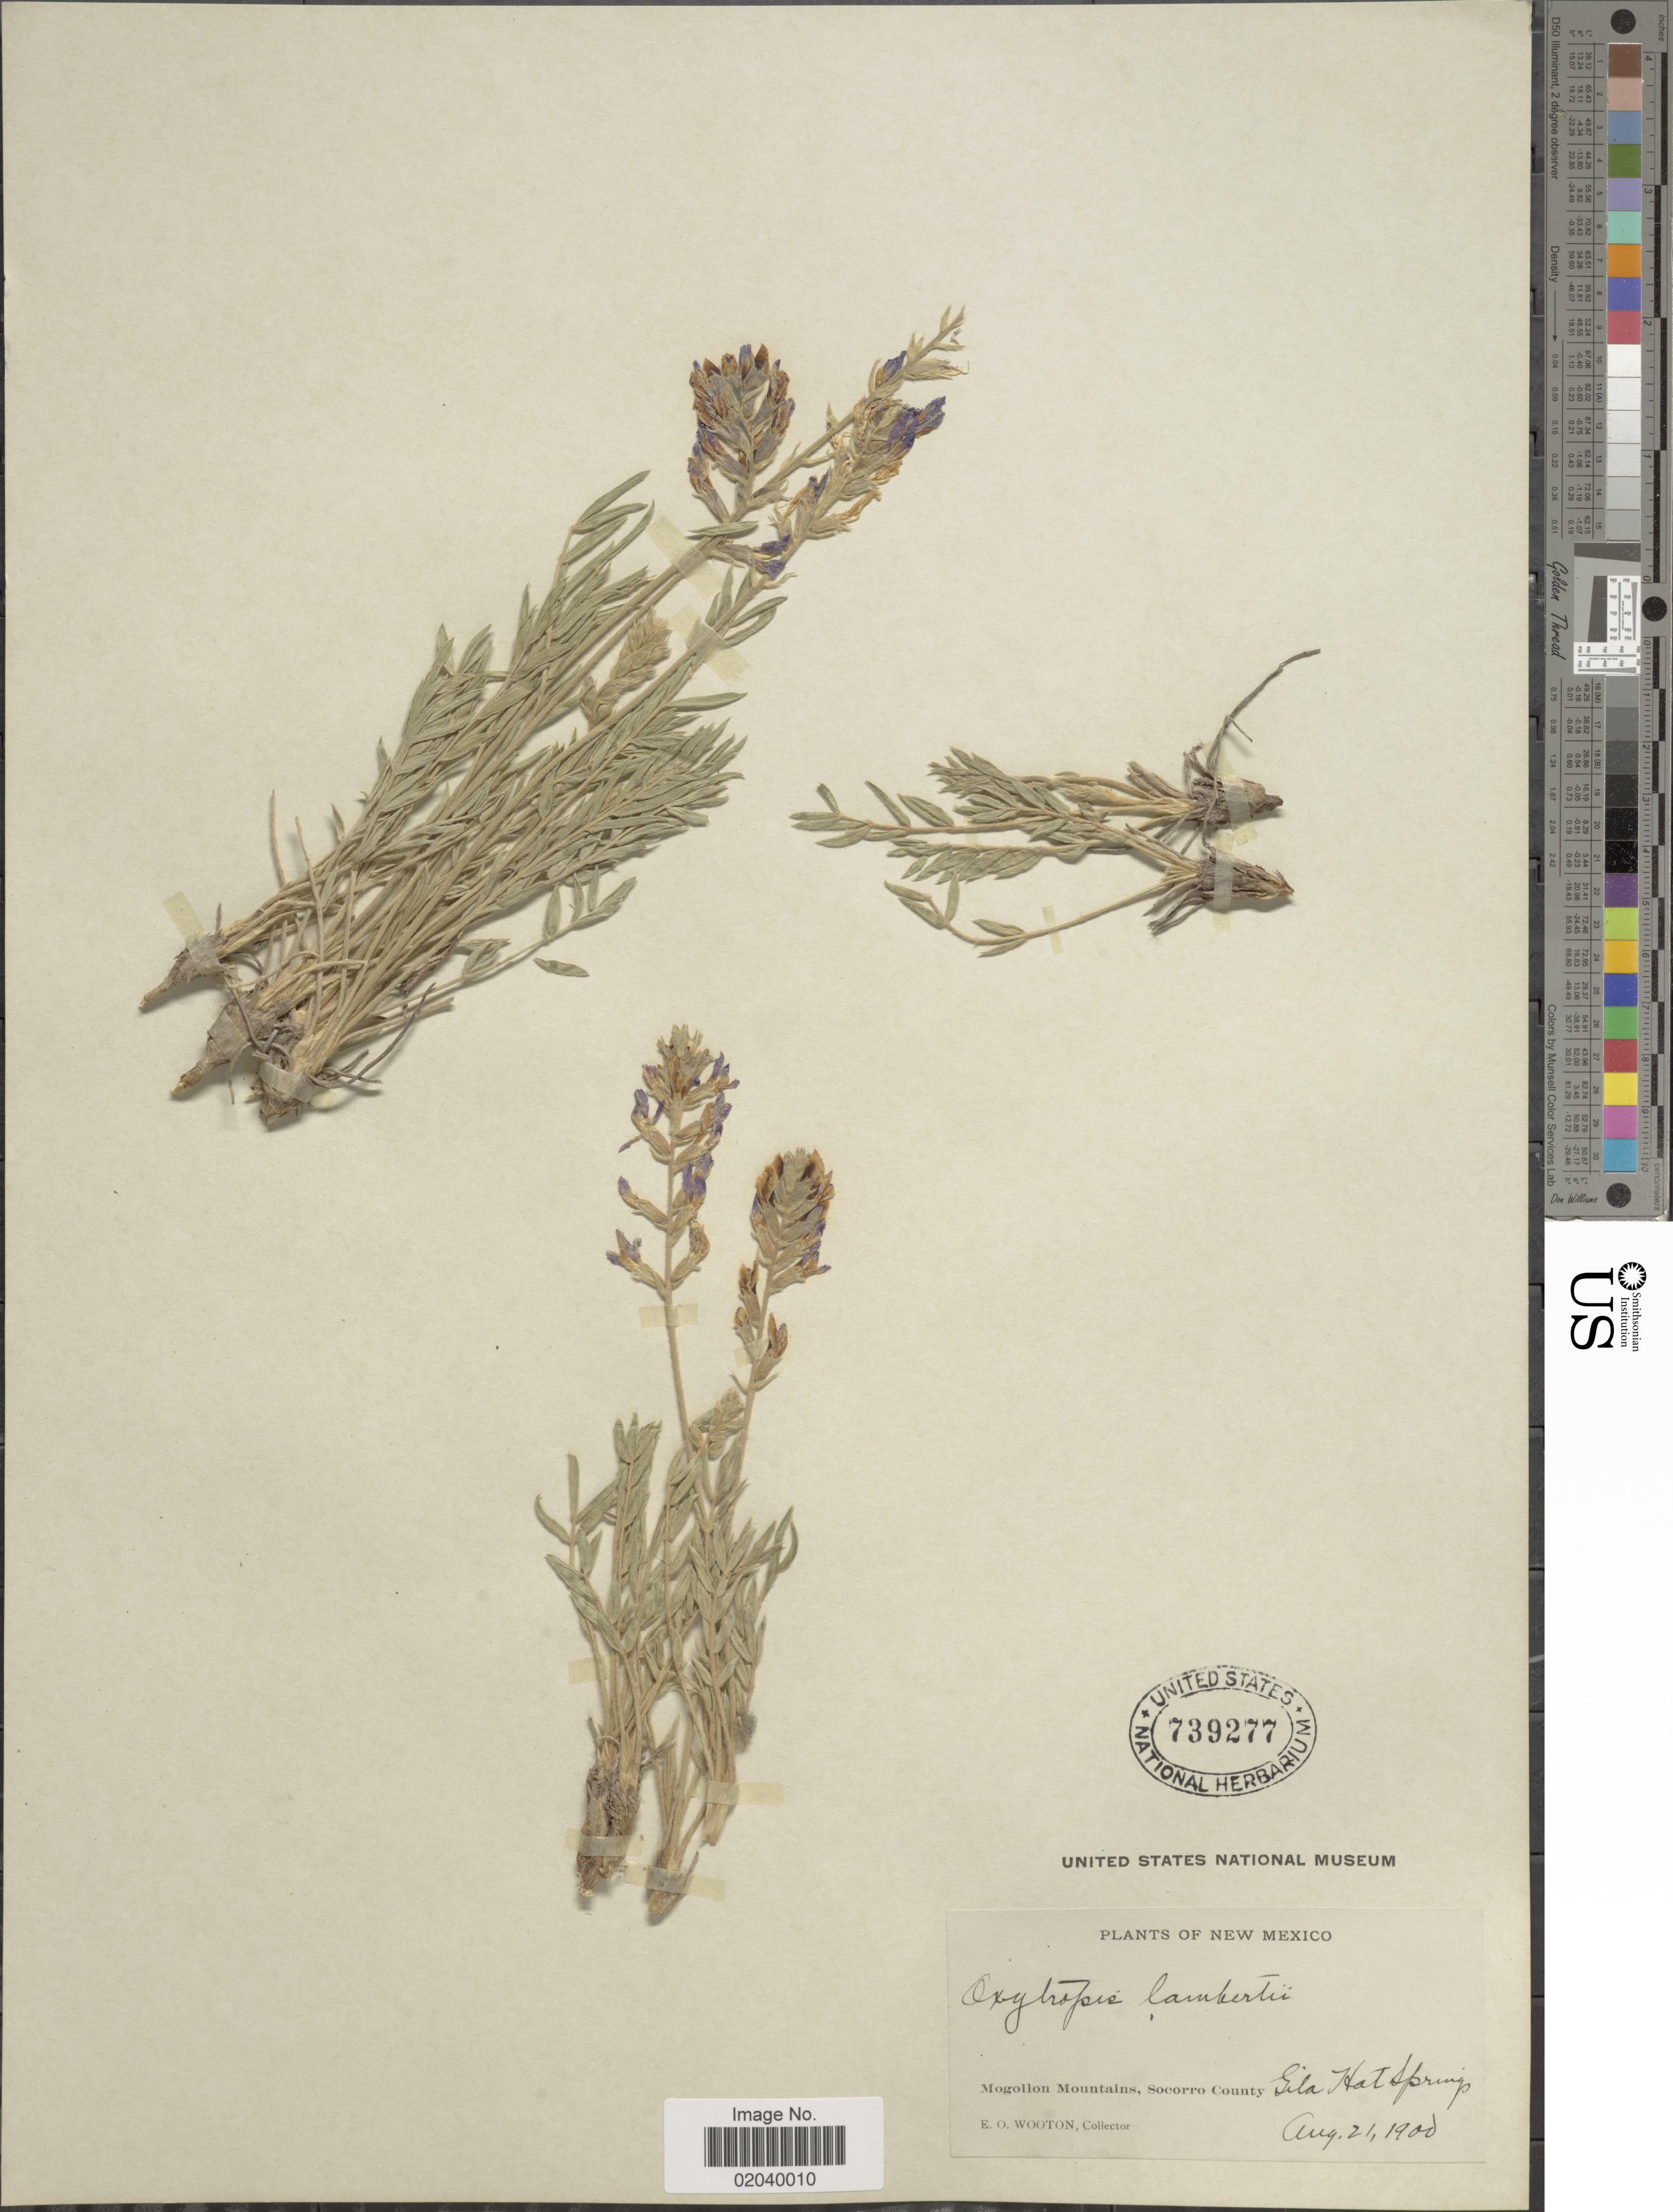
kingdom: Plantae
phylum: Tracheophyta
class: Magnoliopsida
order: Fabales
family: Fabaceae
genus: Oxytropis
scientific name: Oxytropis lambertii var. bigelovii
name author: A. Gray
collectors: E. O. Wooton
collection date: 1900-08-21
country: United States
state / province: New Mexico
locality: Mogollon Mountains, Socorro County, Gila Hot Springs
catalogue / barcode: US 739277